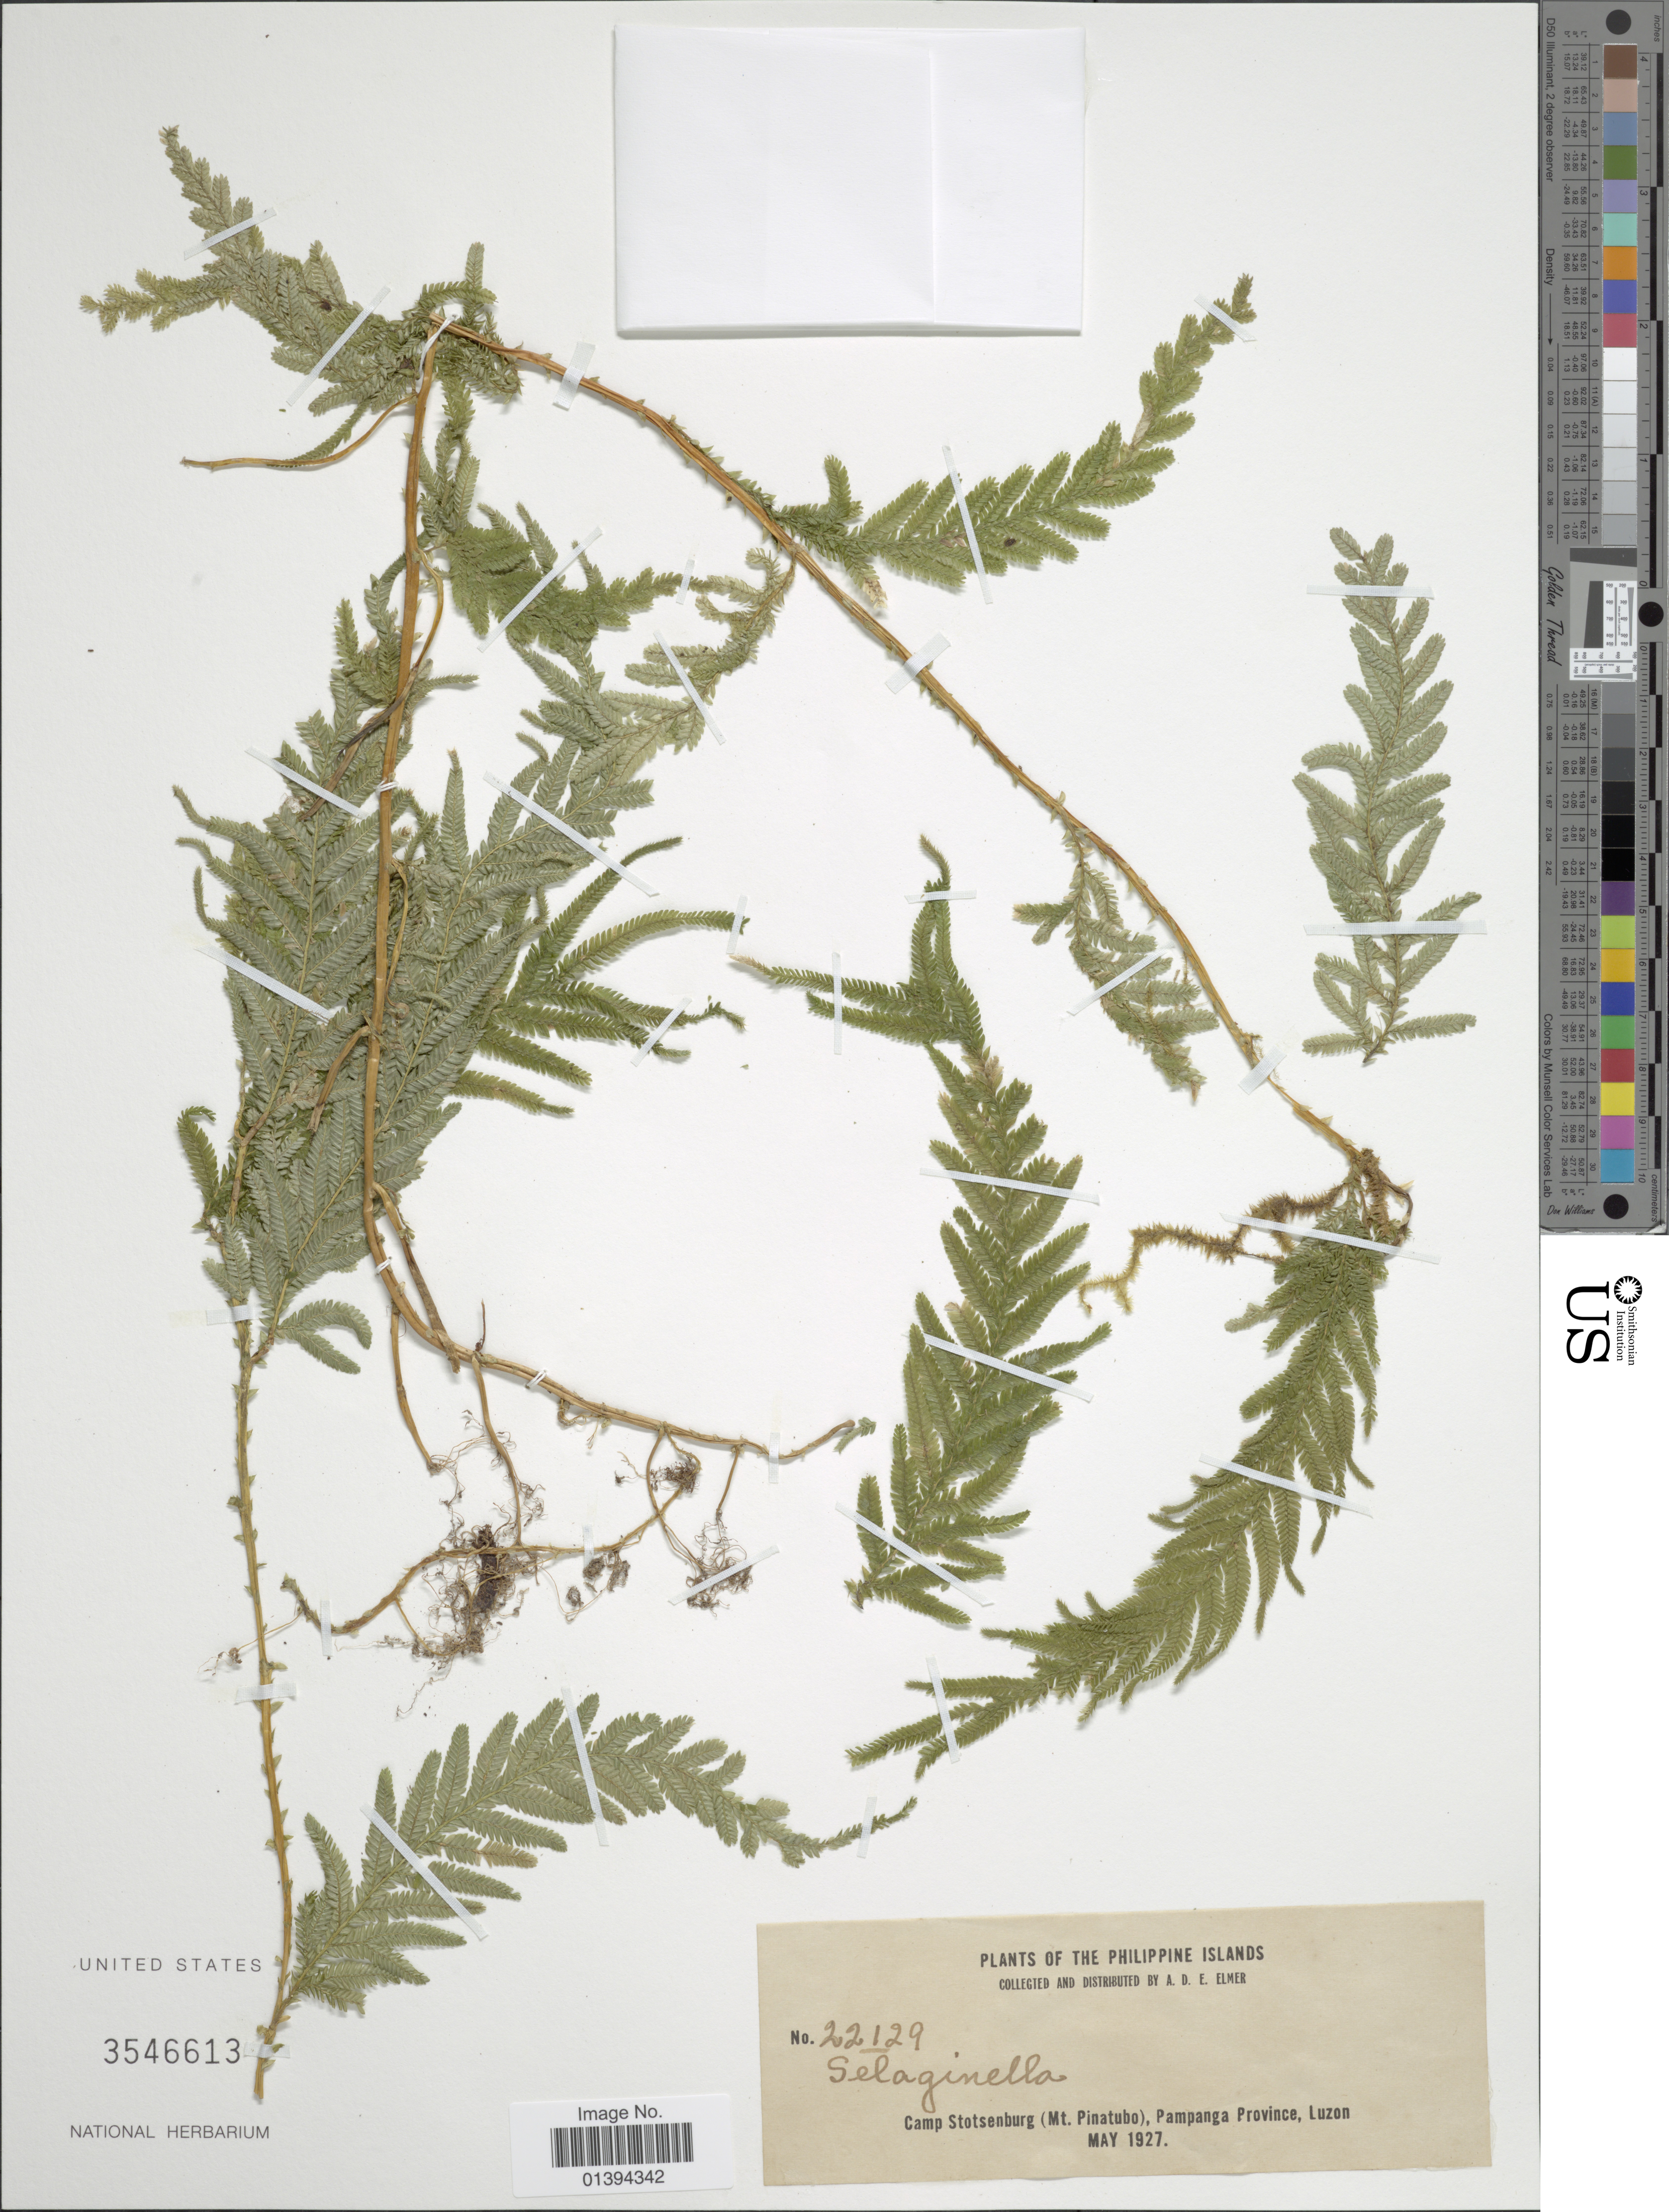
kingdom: Plantae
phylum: Tracheophyta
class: Lycopodiopsida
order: Selaginellales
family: Selaginellaceae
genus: Selaginella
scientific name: Selaginella sp.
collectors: A. D. E. Elmer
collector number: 22129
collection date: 1927-05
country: Philippines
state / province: Central Luzon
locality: Camp Stotsenburg(mt. Pinatubo), Pampanga Province, Luzon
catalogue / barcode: US 3546613